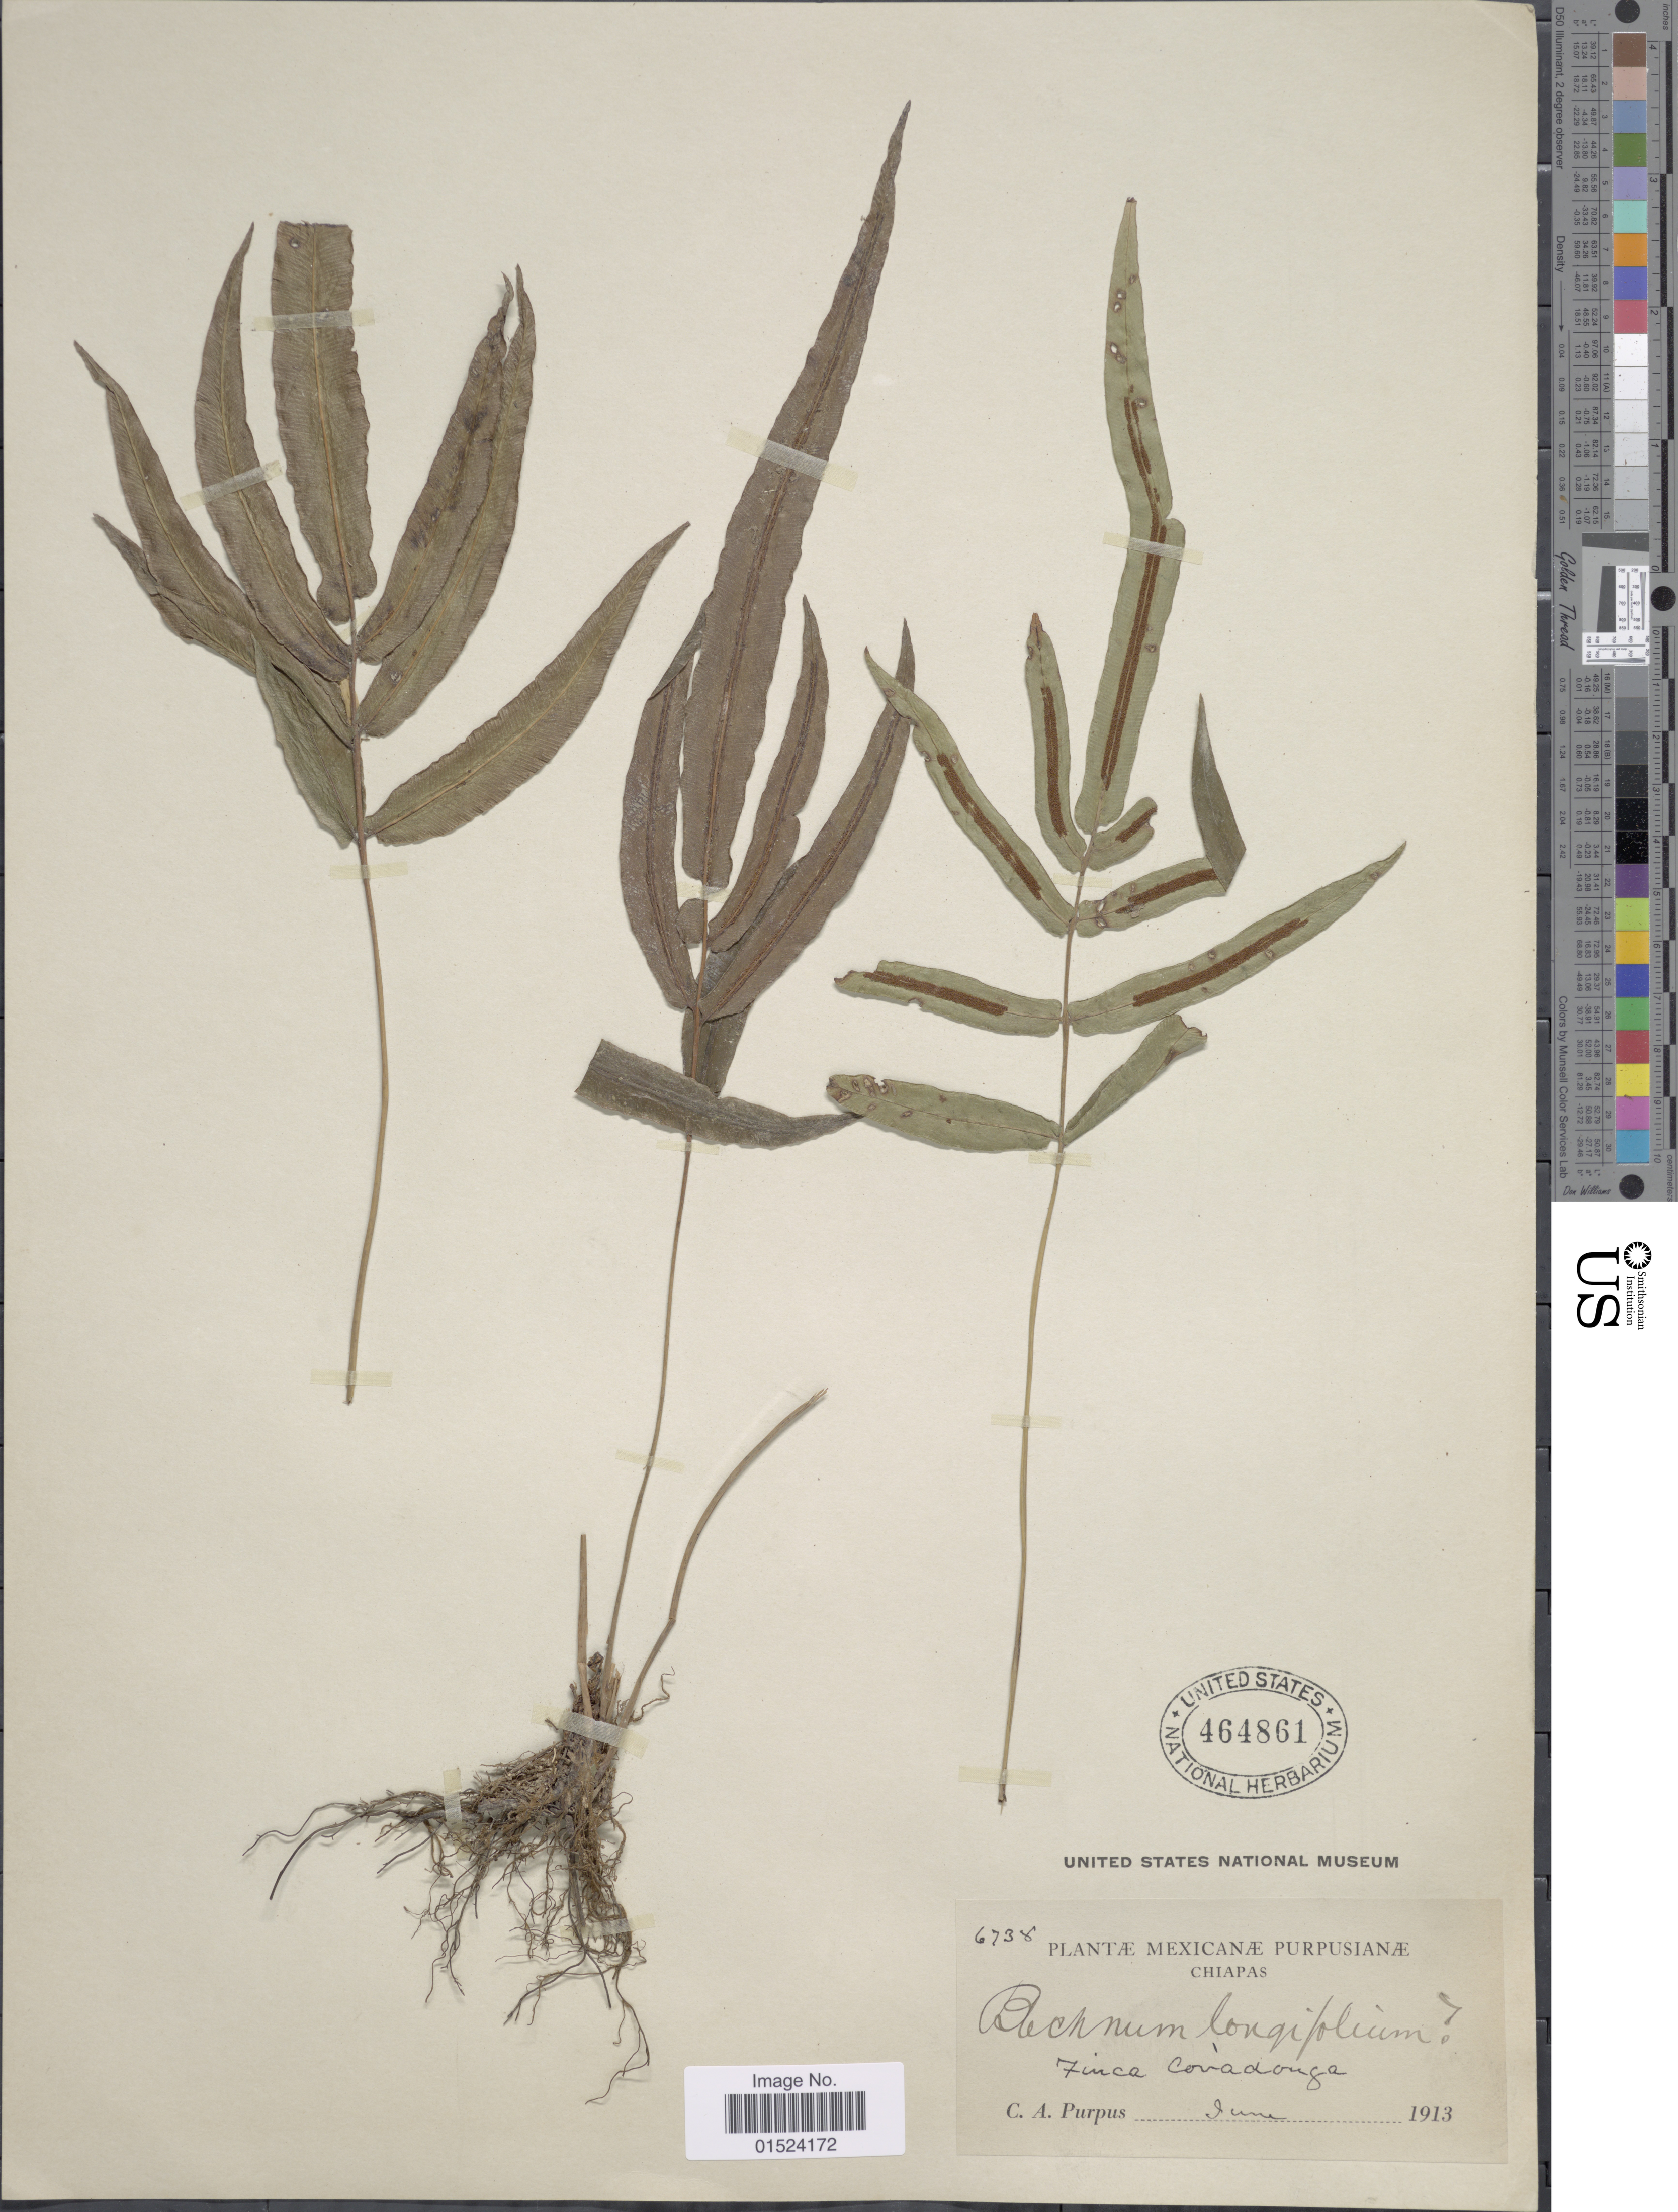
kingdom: Plantae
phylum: Tracheophyta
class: Polypodiopsida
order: Polypodiales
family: Blechnaceae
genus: Blechnum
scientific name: Blechnum longifolium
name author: Cav. ex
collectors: C. A. Purpus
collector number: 6738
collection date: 1913-06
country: Mexico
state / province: Chiapas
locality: Finca Covadonga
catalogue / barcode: US 464861